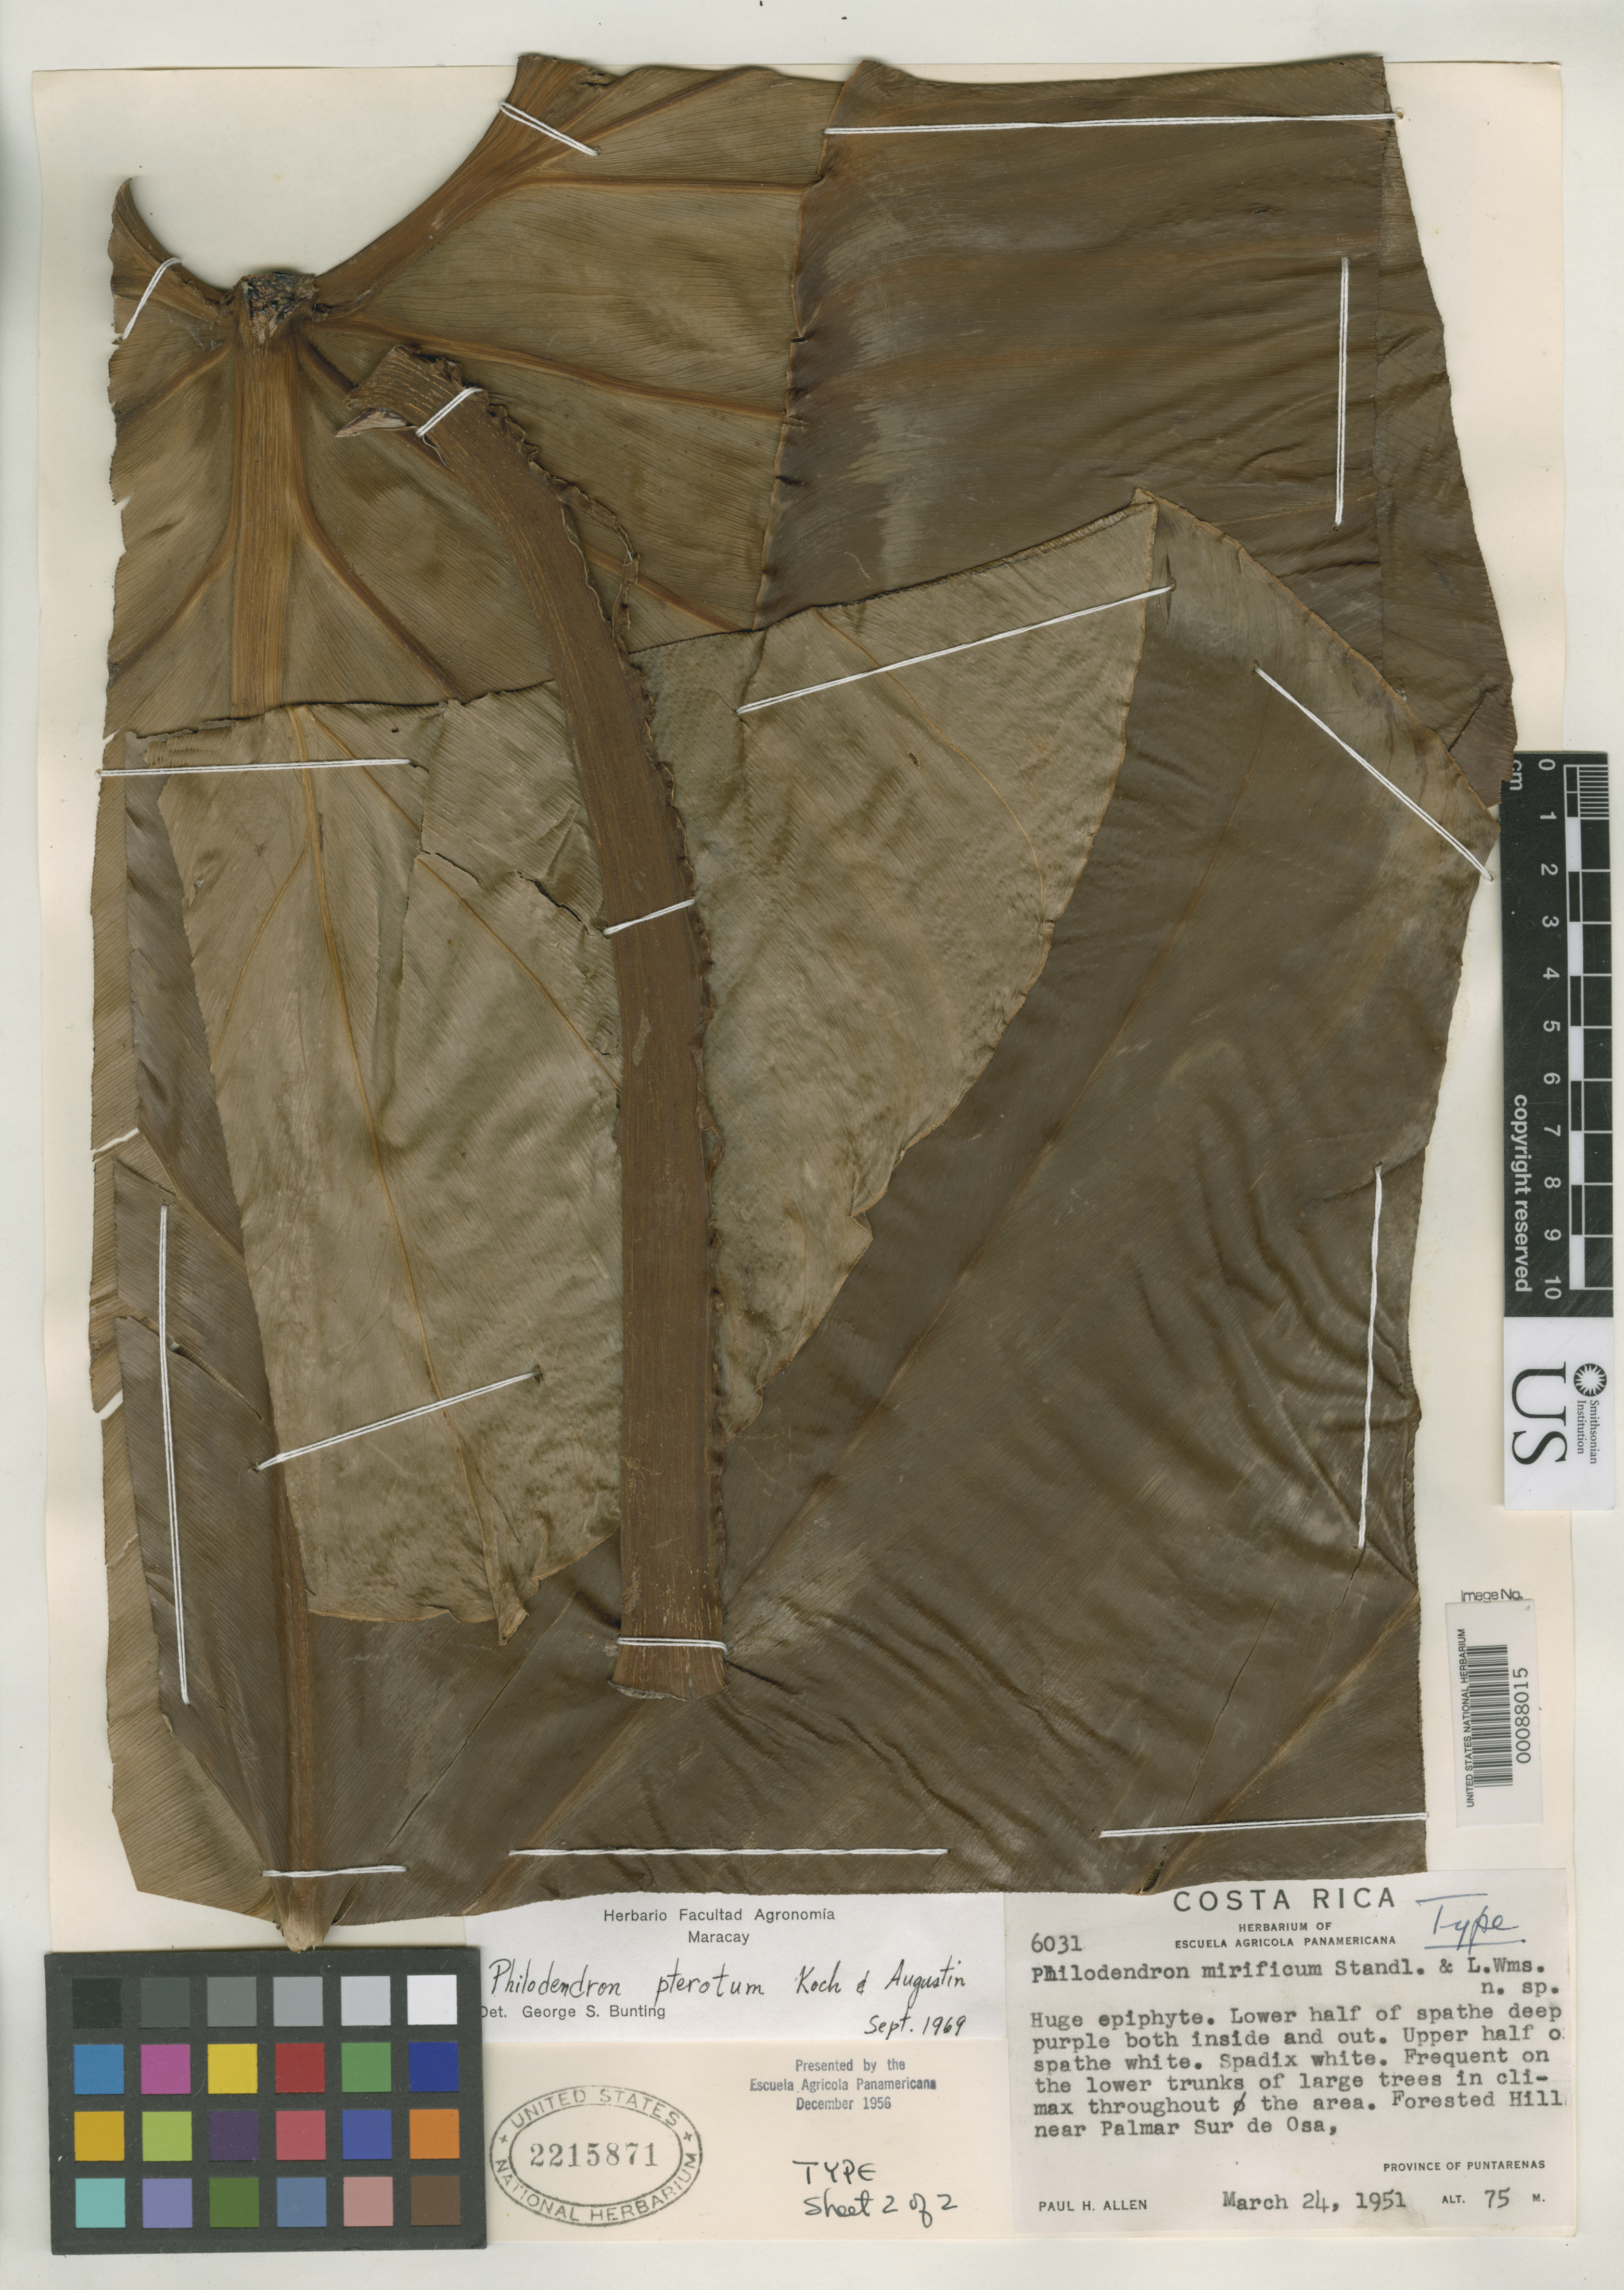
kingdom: Plantae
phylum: Tracheophyta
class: Liliopsida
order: Alismatales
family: Araceae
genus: Philodendron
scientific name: Philodendron mirificum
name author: Standl. & L.O. Williams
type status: Holotype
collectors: P. H. Allen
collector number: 6031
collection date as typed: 24 Mar 1951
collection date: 1951-03-24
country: Costa Rica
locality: Hills near Palmar Sur de Osa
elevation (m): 75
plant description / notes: "Presented by the Escuela Agricola Panamericana December 1956." Holotype [on 2 sheets], transferred from EAP to US (see Dorr et al. 2009, Taxon 58: 993-1001).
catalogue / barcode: US 2215871